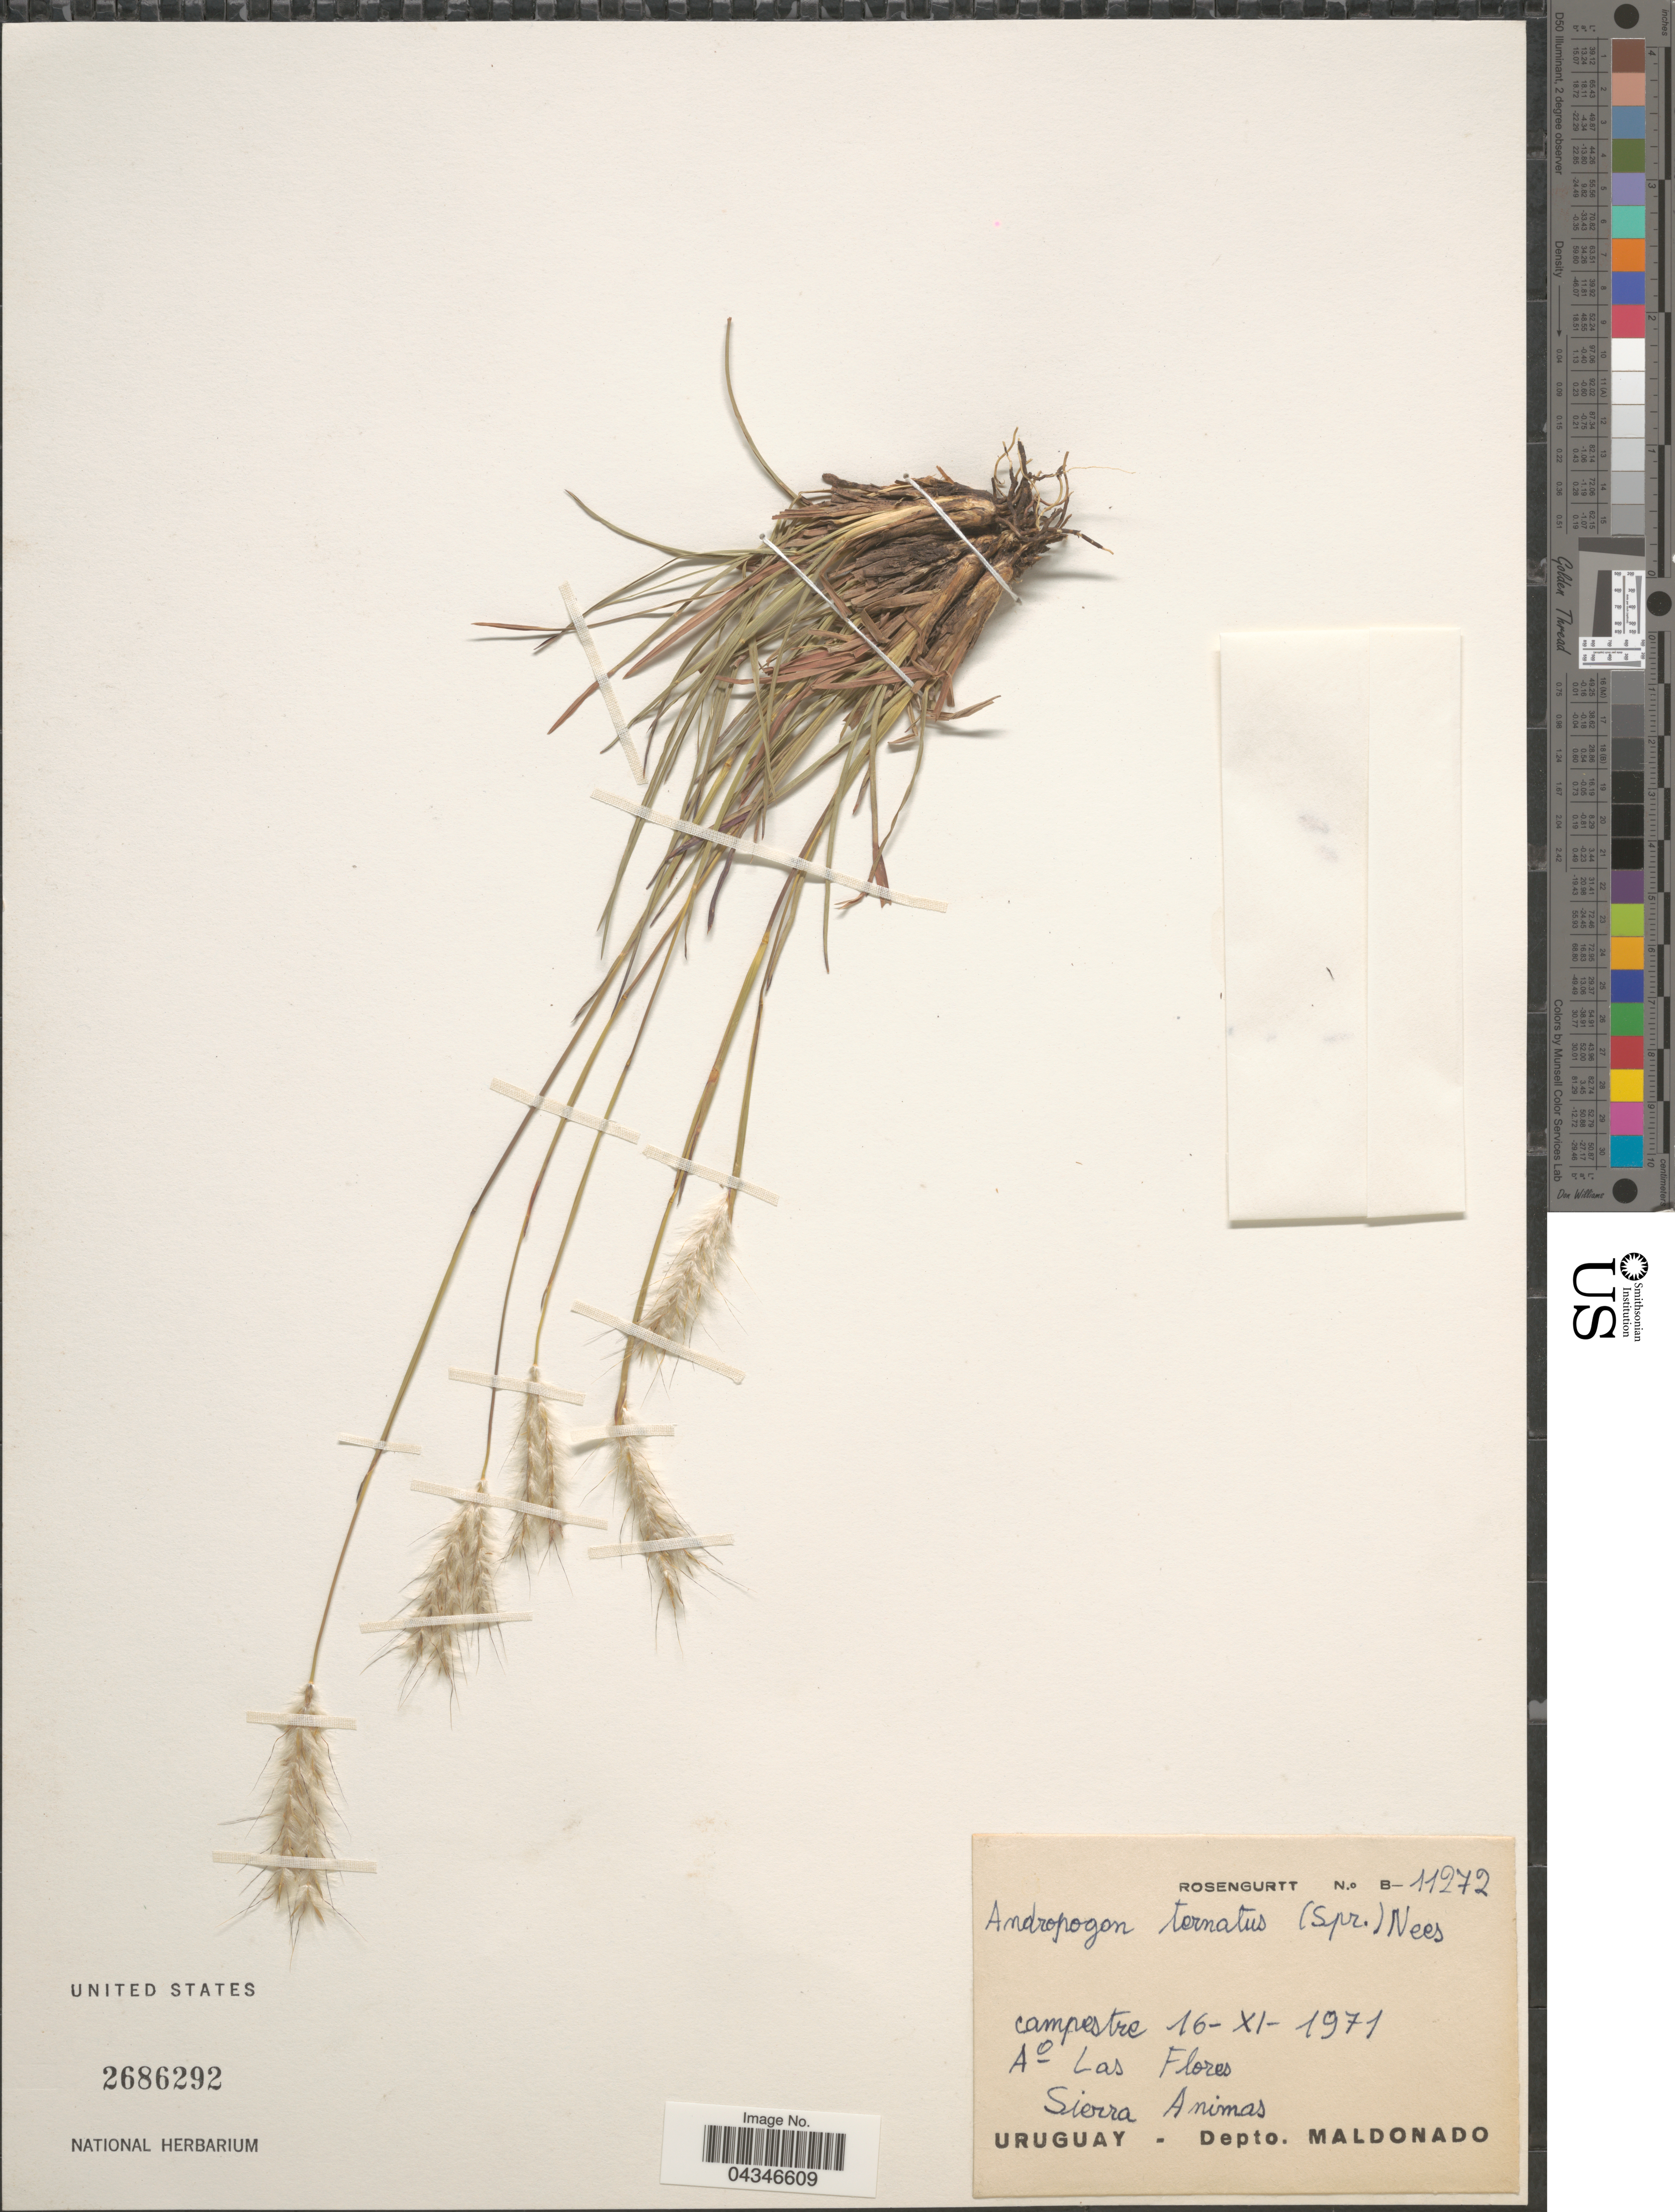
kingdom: Plantae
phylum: Tracheophyta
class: Liliopsida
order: Poales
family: Poaceae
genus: Andropogon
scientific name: Andropogon vetus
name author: Sohns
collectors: Rosengurtt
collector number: B-11272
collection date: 1971-11-16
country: Uruguay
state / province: Maldonado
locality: Ao Las Flores. Sierra Animas. Depto. Maldonado.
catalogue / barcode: US 2686292